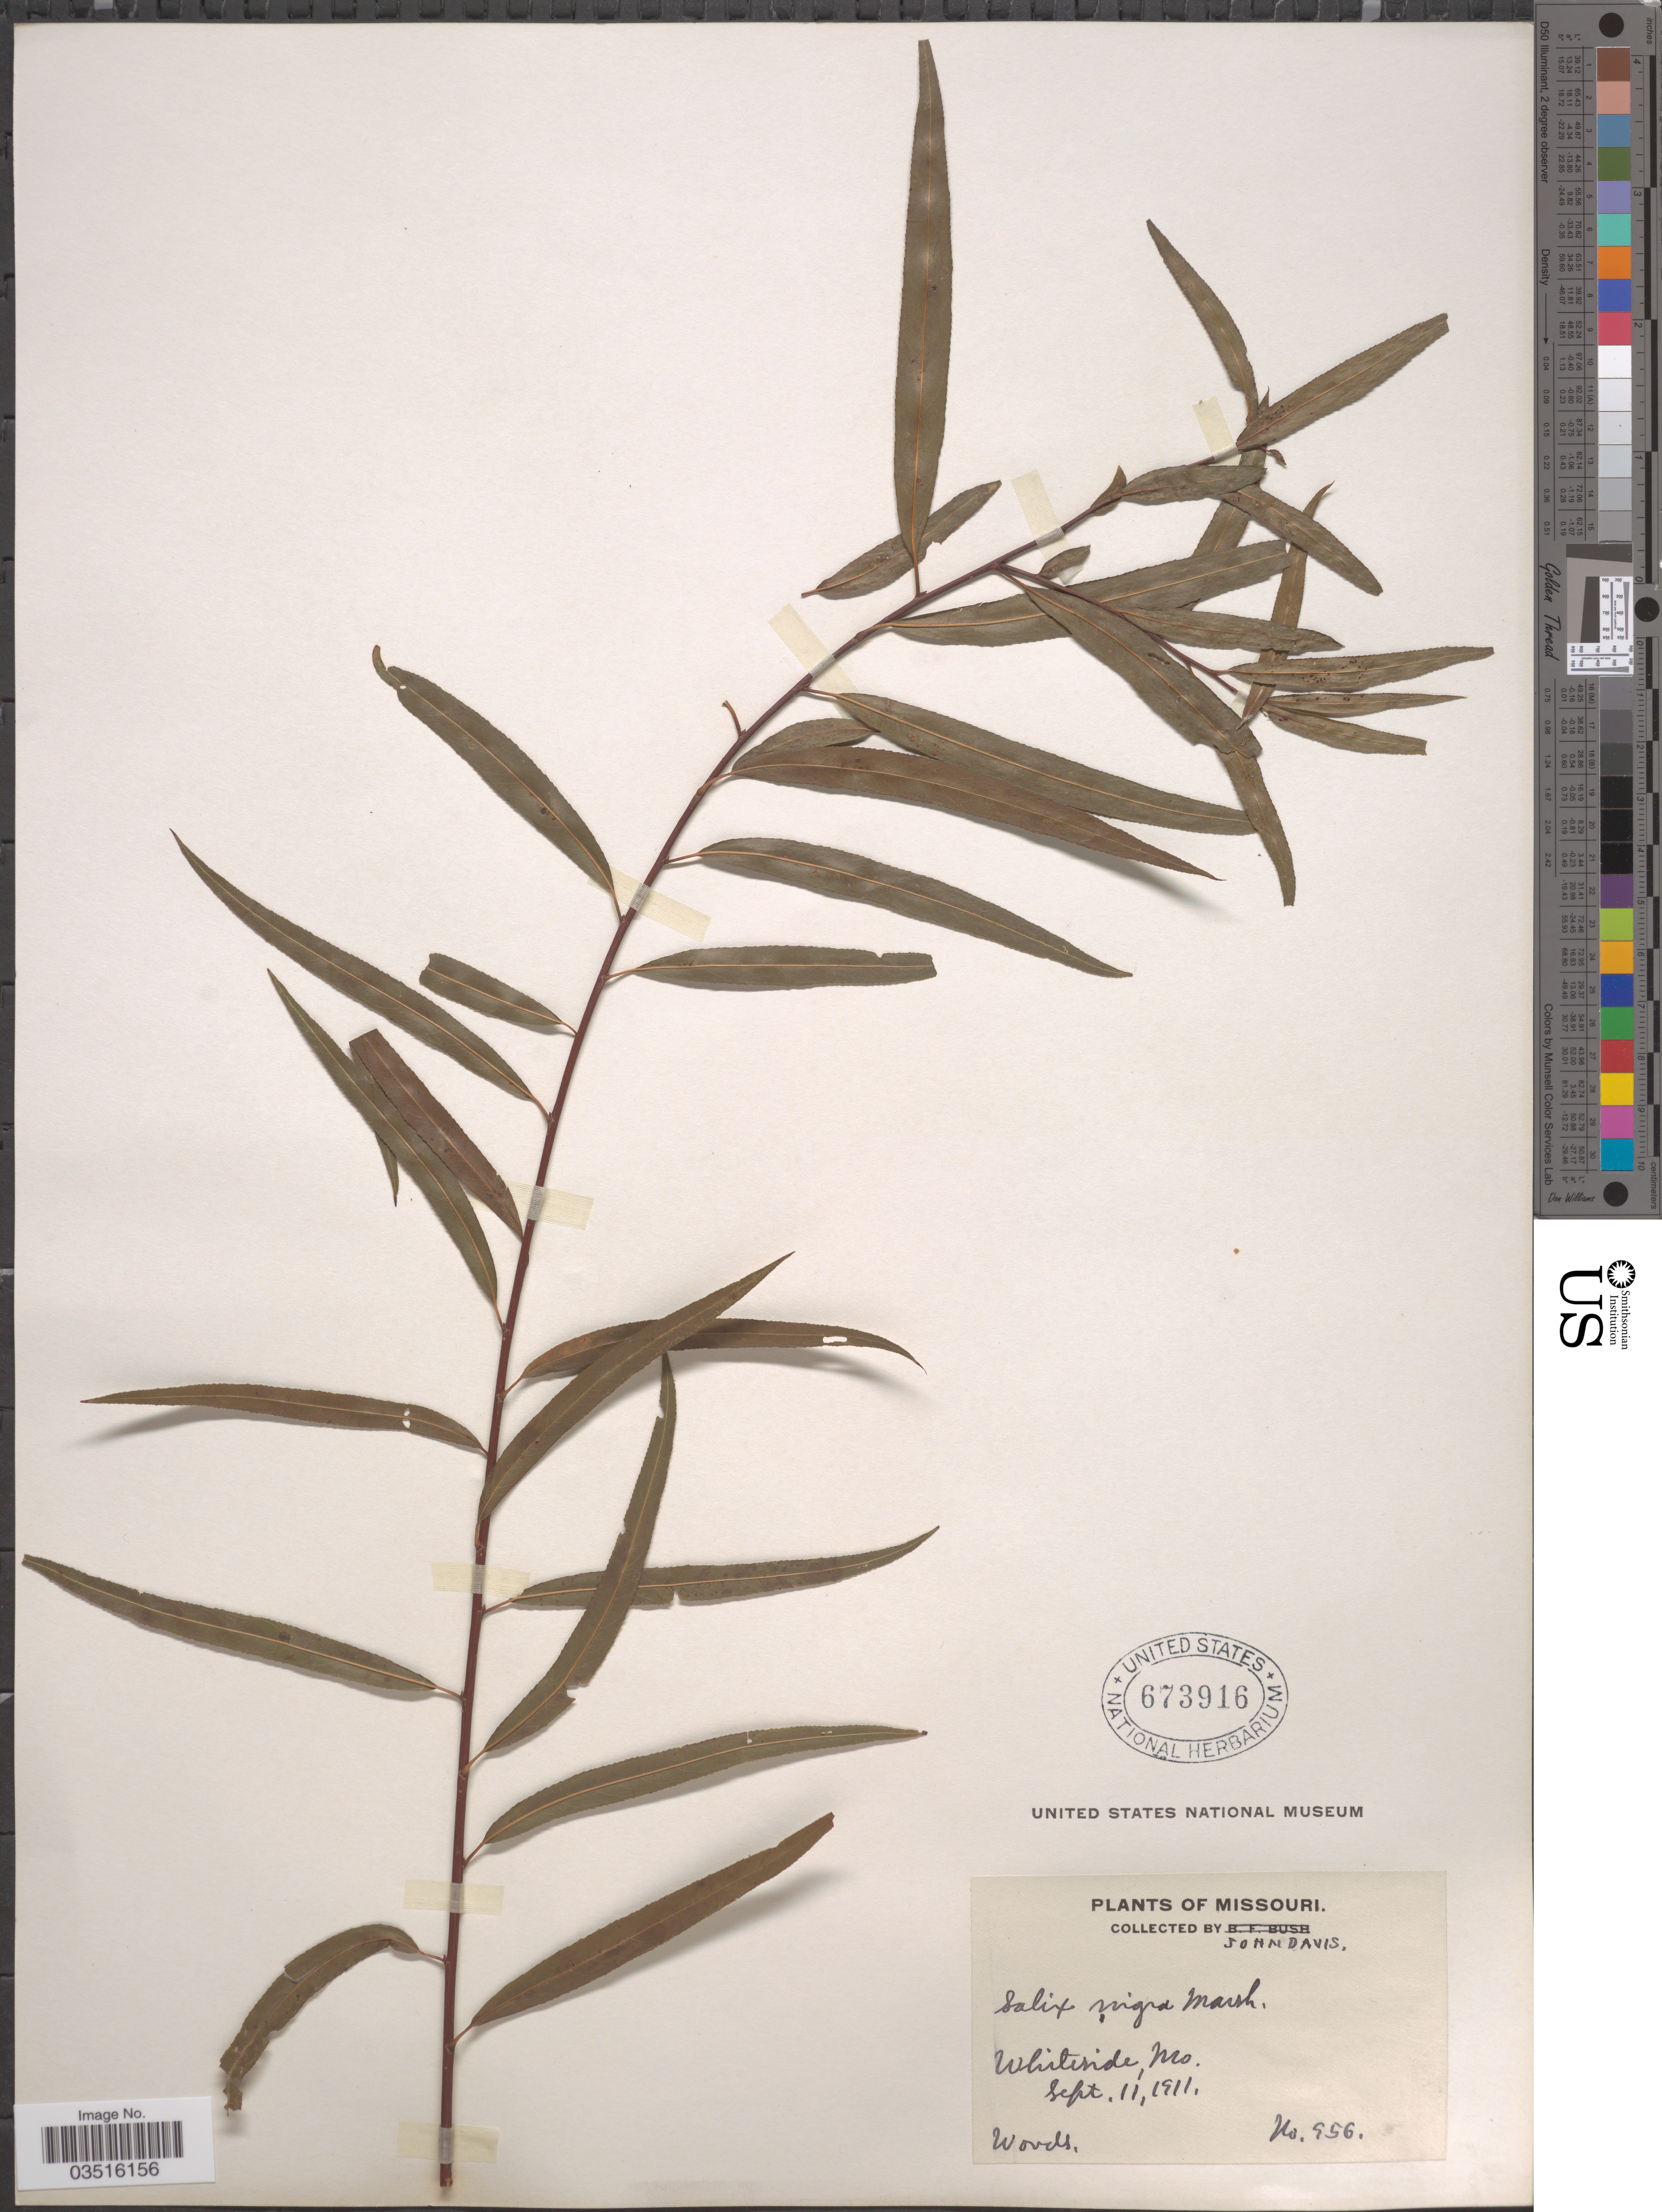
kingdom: Plantae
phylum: Tracheophyta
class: Magnoliopsida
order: Malpighiales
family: Salicaceae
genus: Salix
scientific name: Salix nigra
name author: Marshall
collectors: J. Davis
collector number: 956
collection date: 1911-09-11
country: United States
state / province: Missouri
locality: Whiteside.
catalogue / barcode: US 673916